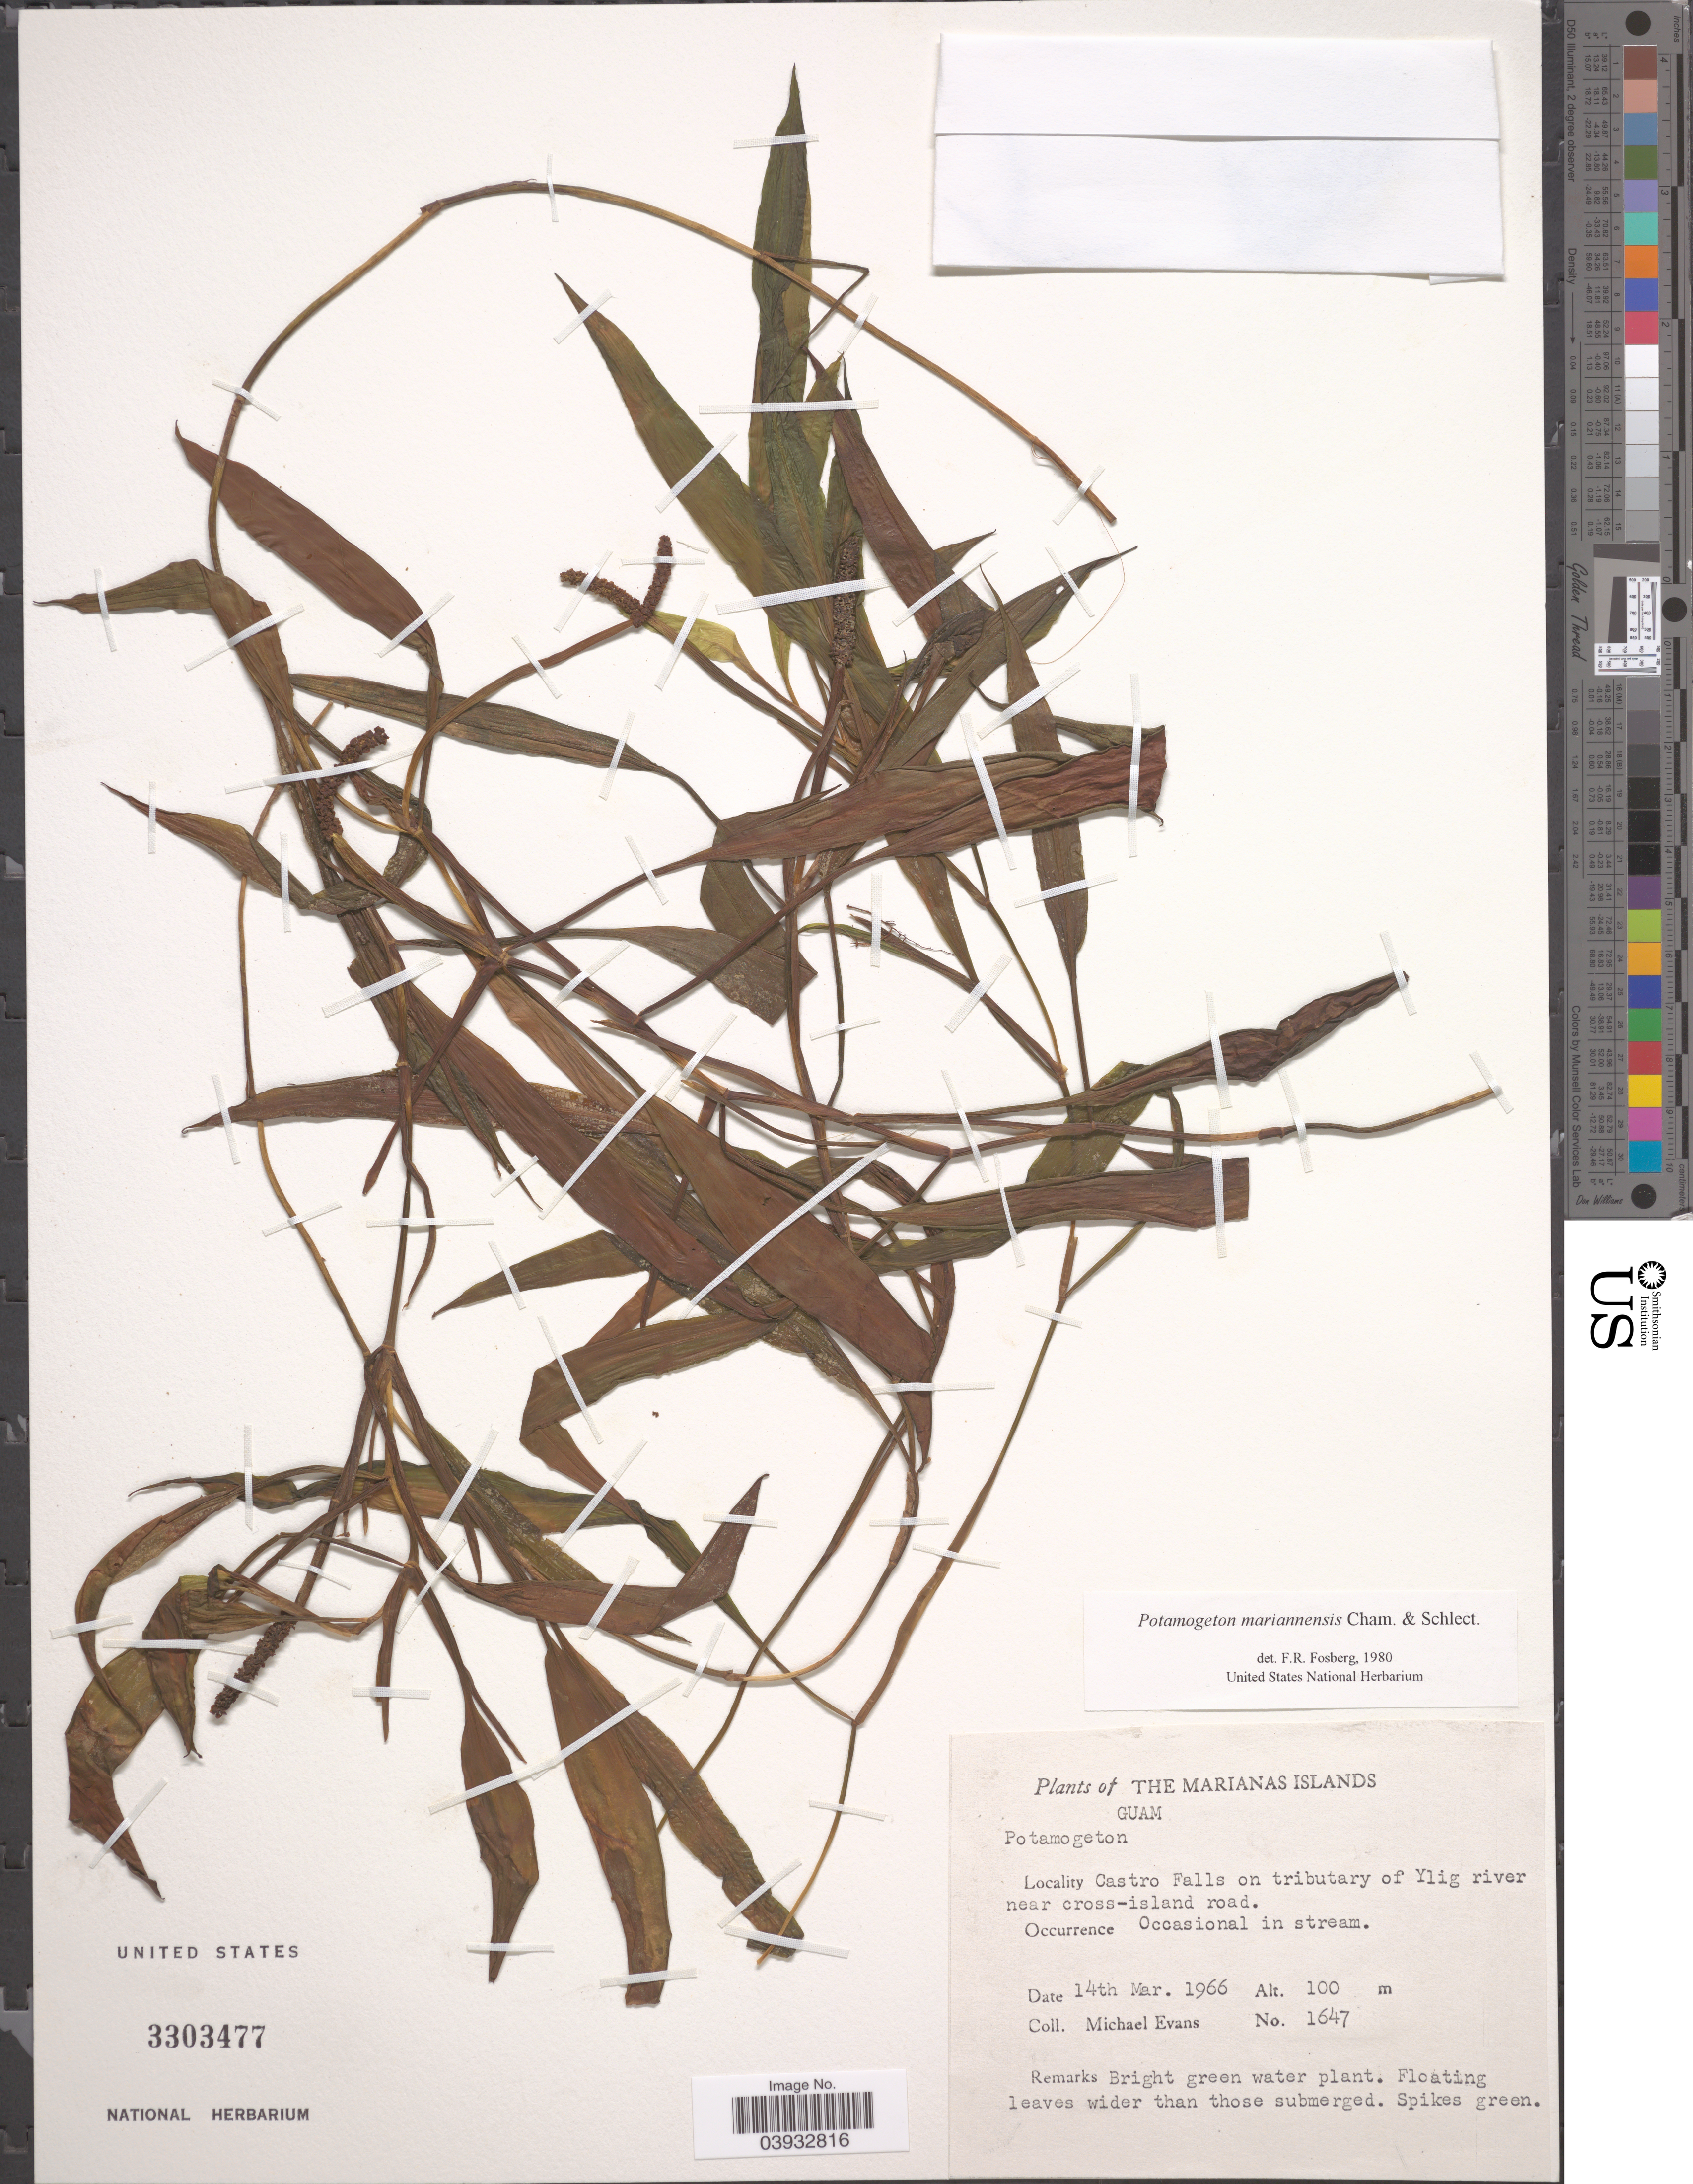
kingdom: Plantae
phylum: Tracheophyta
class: Liliopsida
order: Alismatales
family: Potamogetonaceae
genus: Potamogeton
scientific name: Potamogeton mariannensis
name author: Cham. & Schltdl.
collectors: M. Evans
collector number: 1647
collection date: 1966-03-14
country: Guam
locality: The Marianas Islands. Castro Falls on tributary of Ylig river near cross-island road.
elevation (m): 100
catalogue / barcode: US 3303477